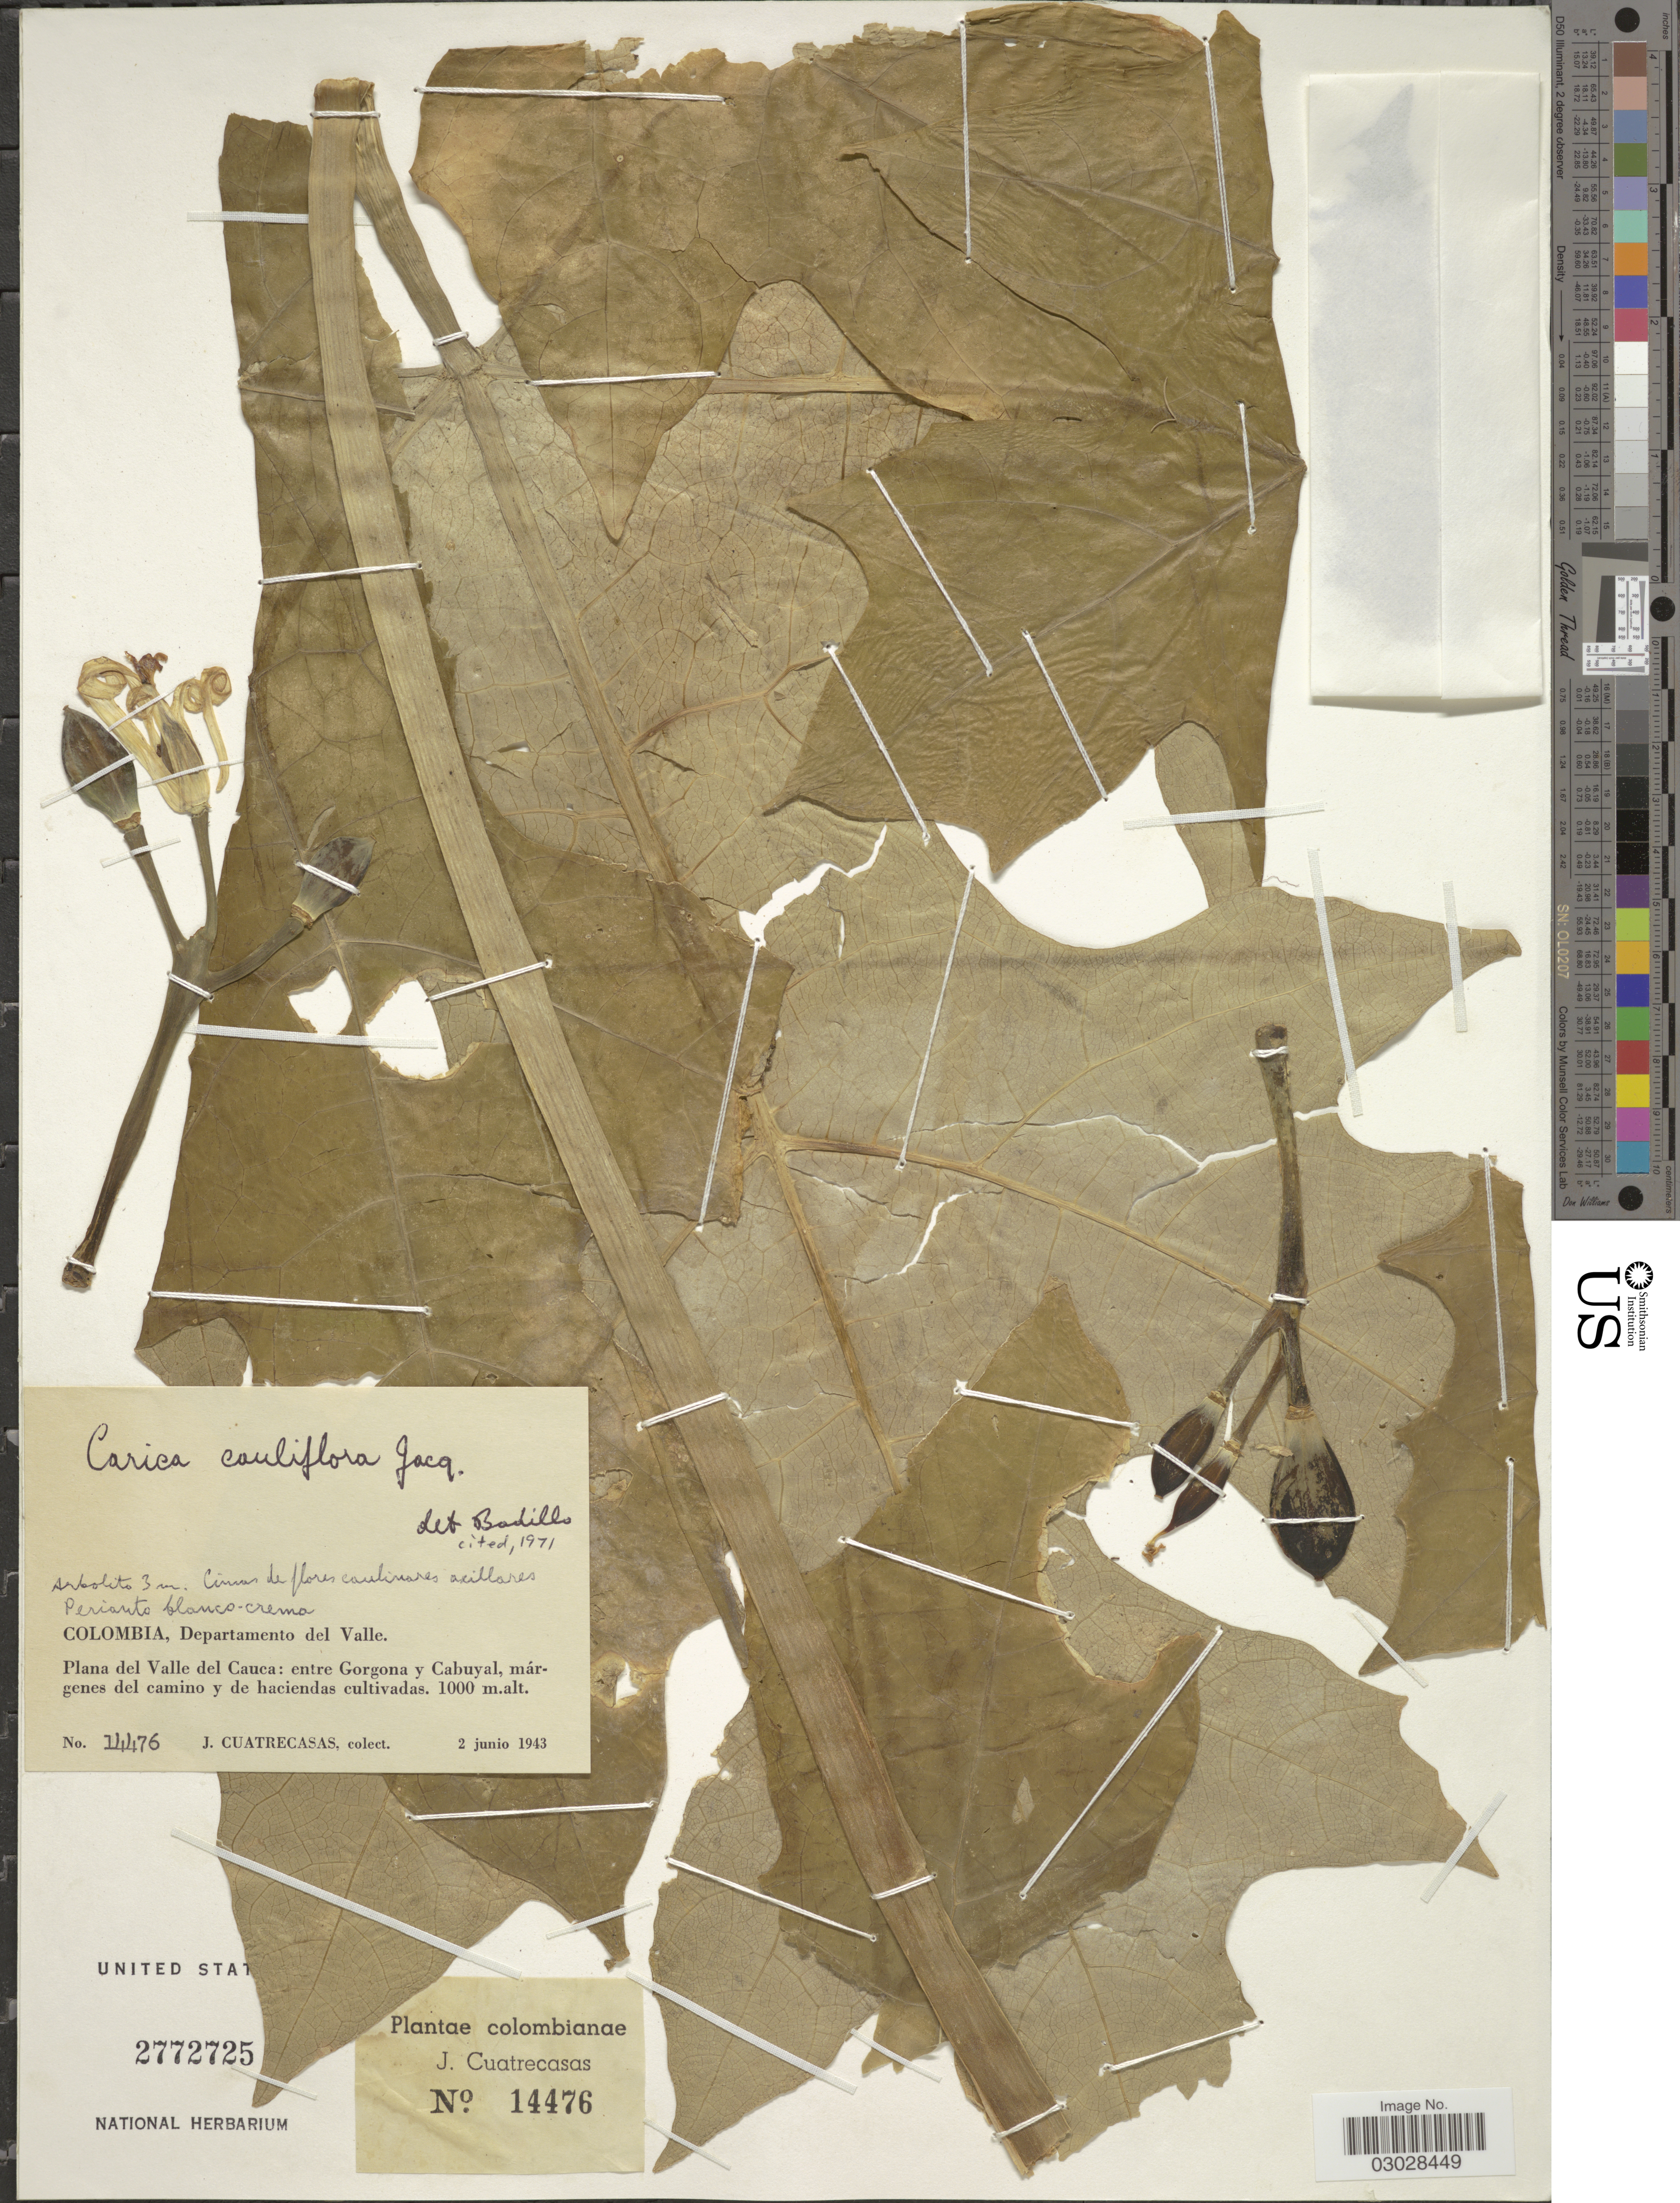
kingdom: Plantae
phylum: Tracheophyta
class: Magnoliopsida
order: Brassicales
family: Caricaceae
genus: Vasconcellea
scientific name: Vasconcellea cauliflora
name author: (Jacq.) A. DC.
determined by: Strong, M. T., (US), Smithsonian Institution - National Museum of Natural History (UNITED STATES)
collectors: J. Cuatrecasas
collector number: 14476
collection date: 1943-06-02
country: Colombia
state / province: Valle del Cauca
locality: Departamento del Valle. Plana del Valle del Cauca: entre Gorgona y Cabuyal, márgenes del Camino y de haciendas cultivadas.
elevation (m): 1000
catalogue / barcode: US 2772725